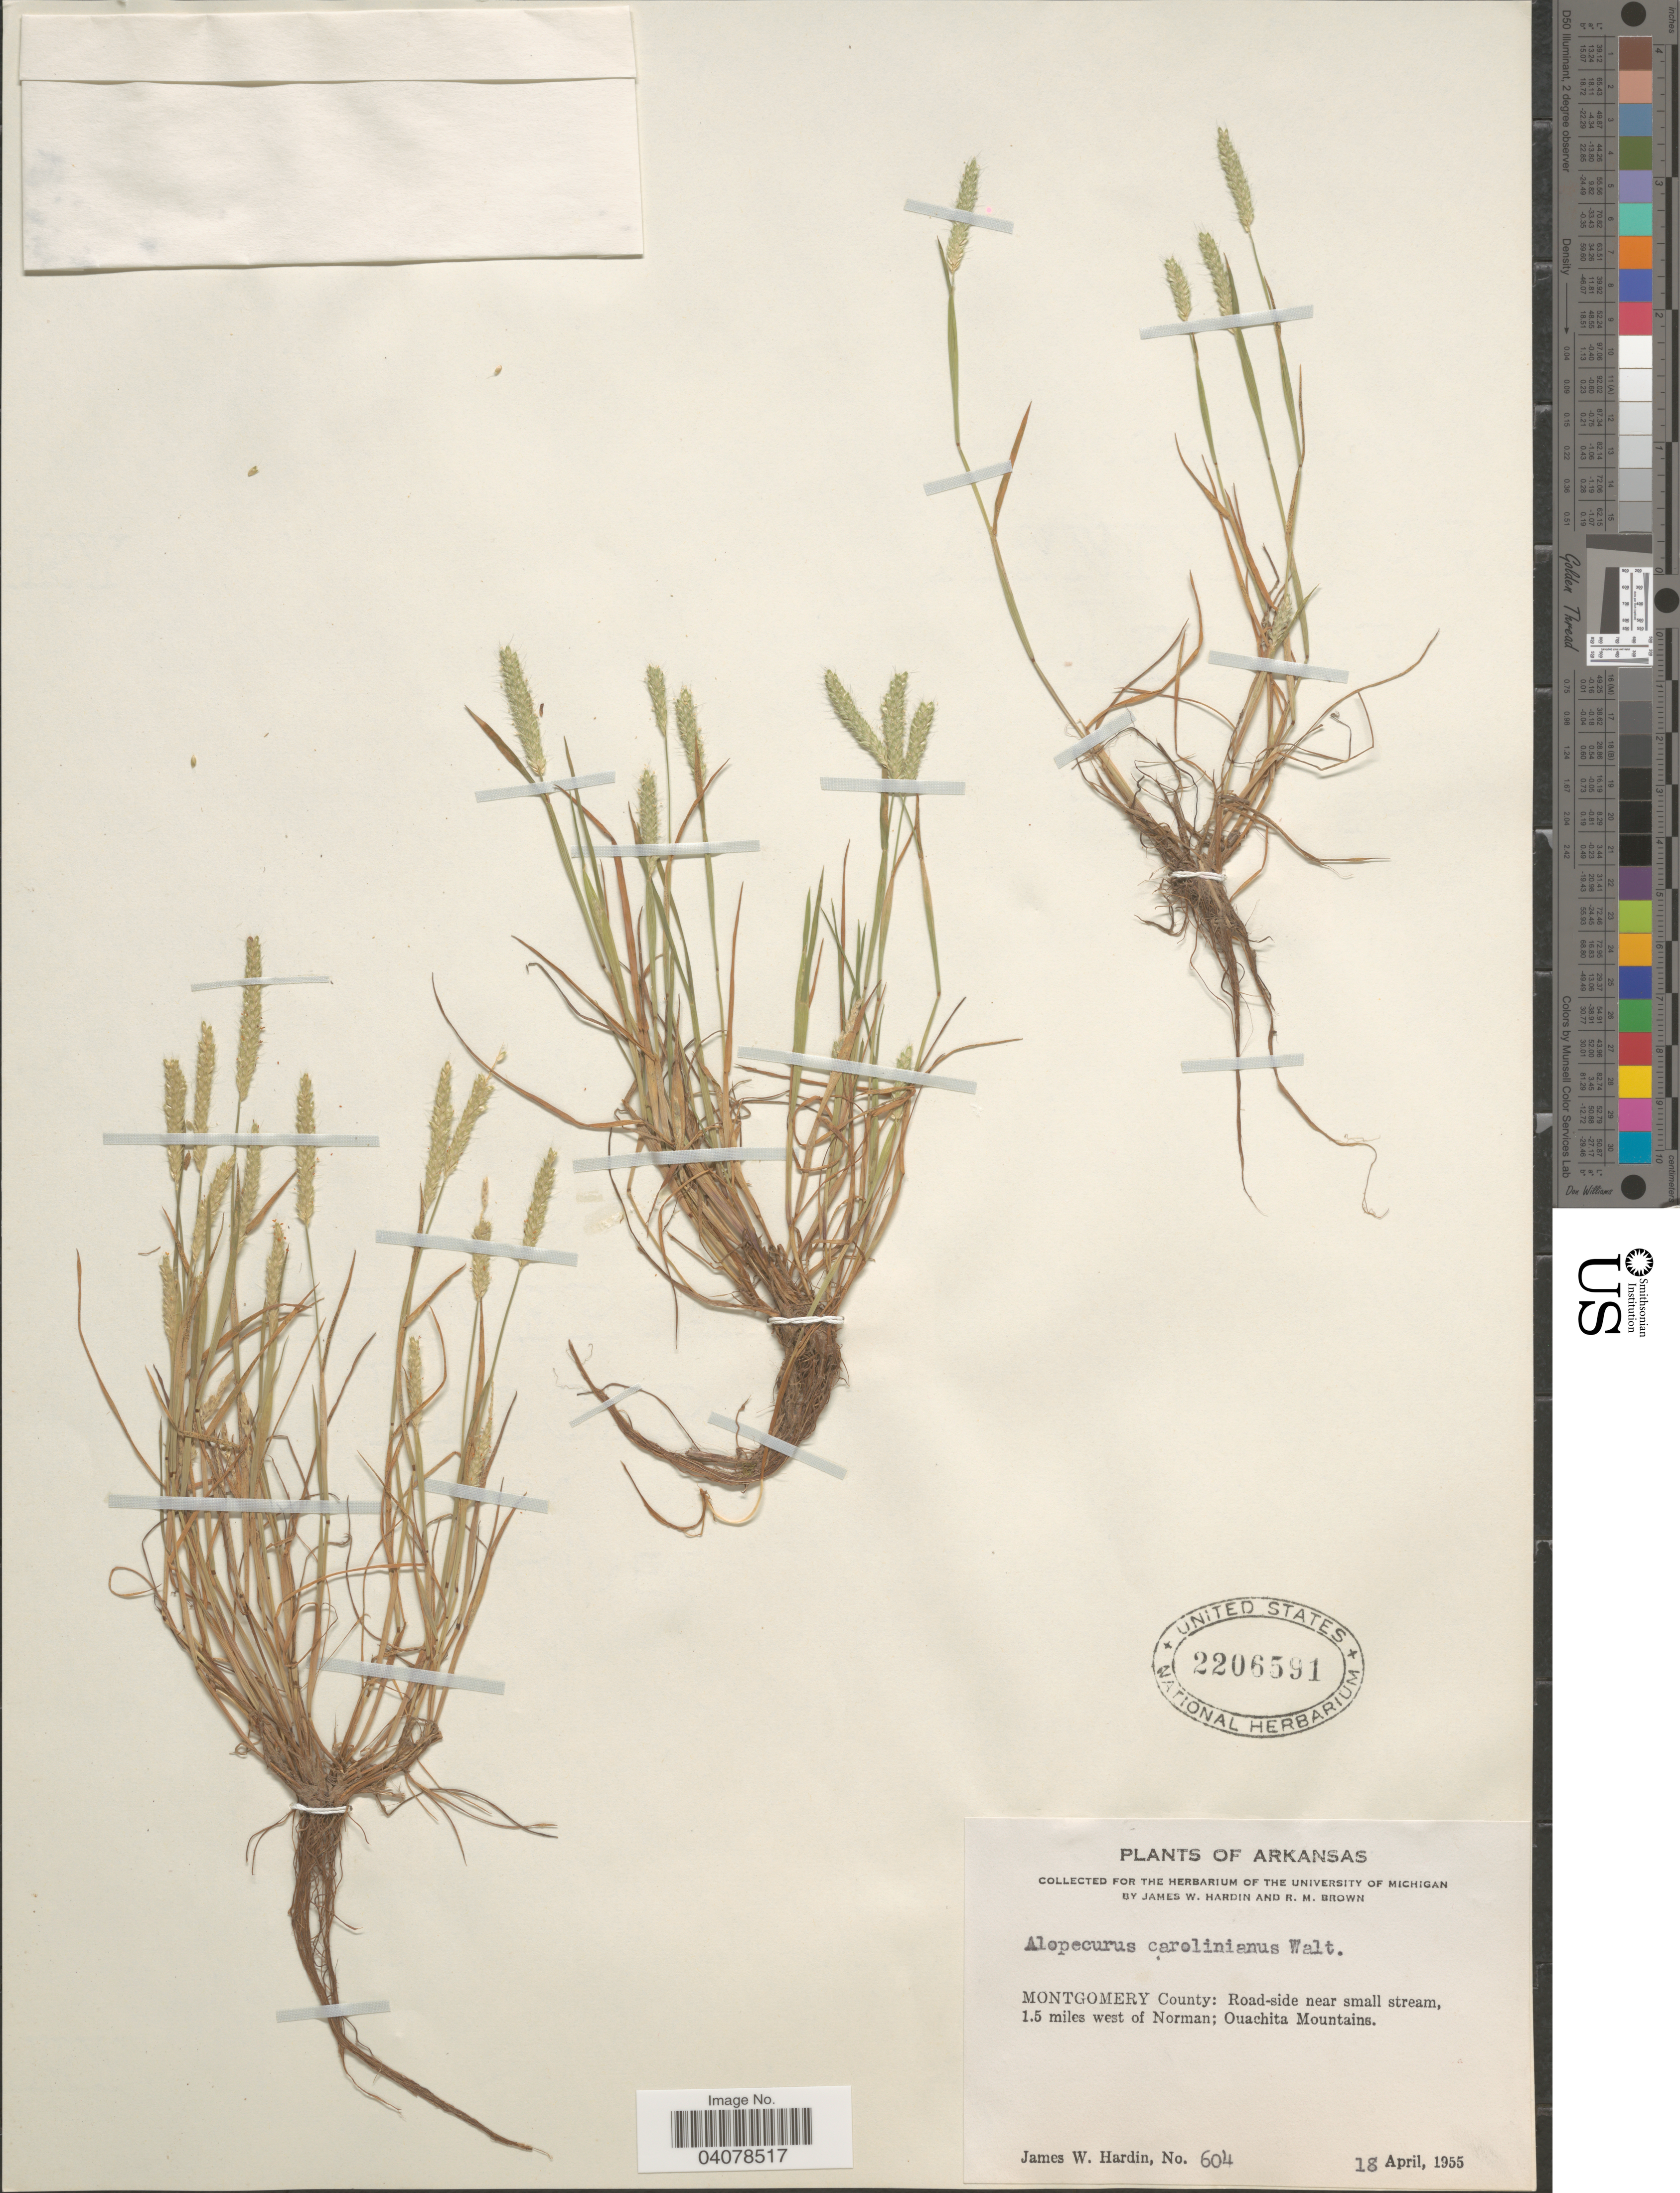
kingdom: Plantae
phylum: Tracheophyta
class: Liliopsida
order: Poales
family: Poaceae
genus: Alopecurus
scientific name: Alopecurus aequalis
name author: Sobol.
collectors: J. W. Hardin & R. Brown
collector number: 604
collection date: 1955-04-18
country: United States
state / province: Arkansas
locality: Montgomery County: Road-side near small stream, 1.5 miles west of Norman; Ouachita Mountains.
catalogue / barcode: US 2206591